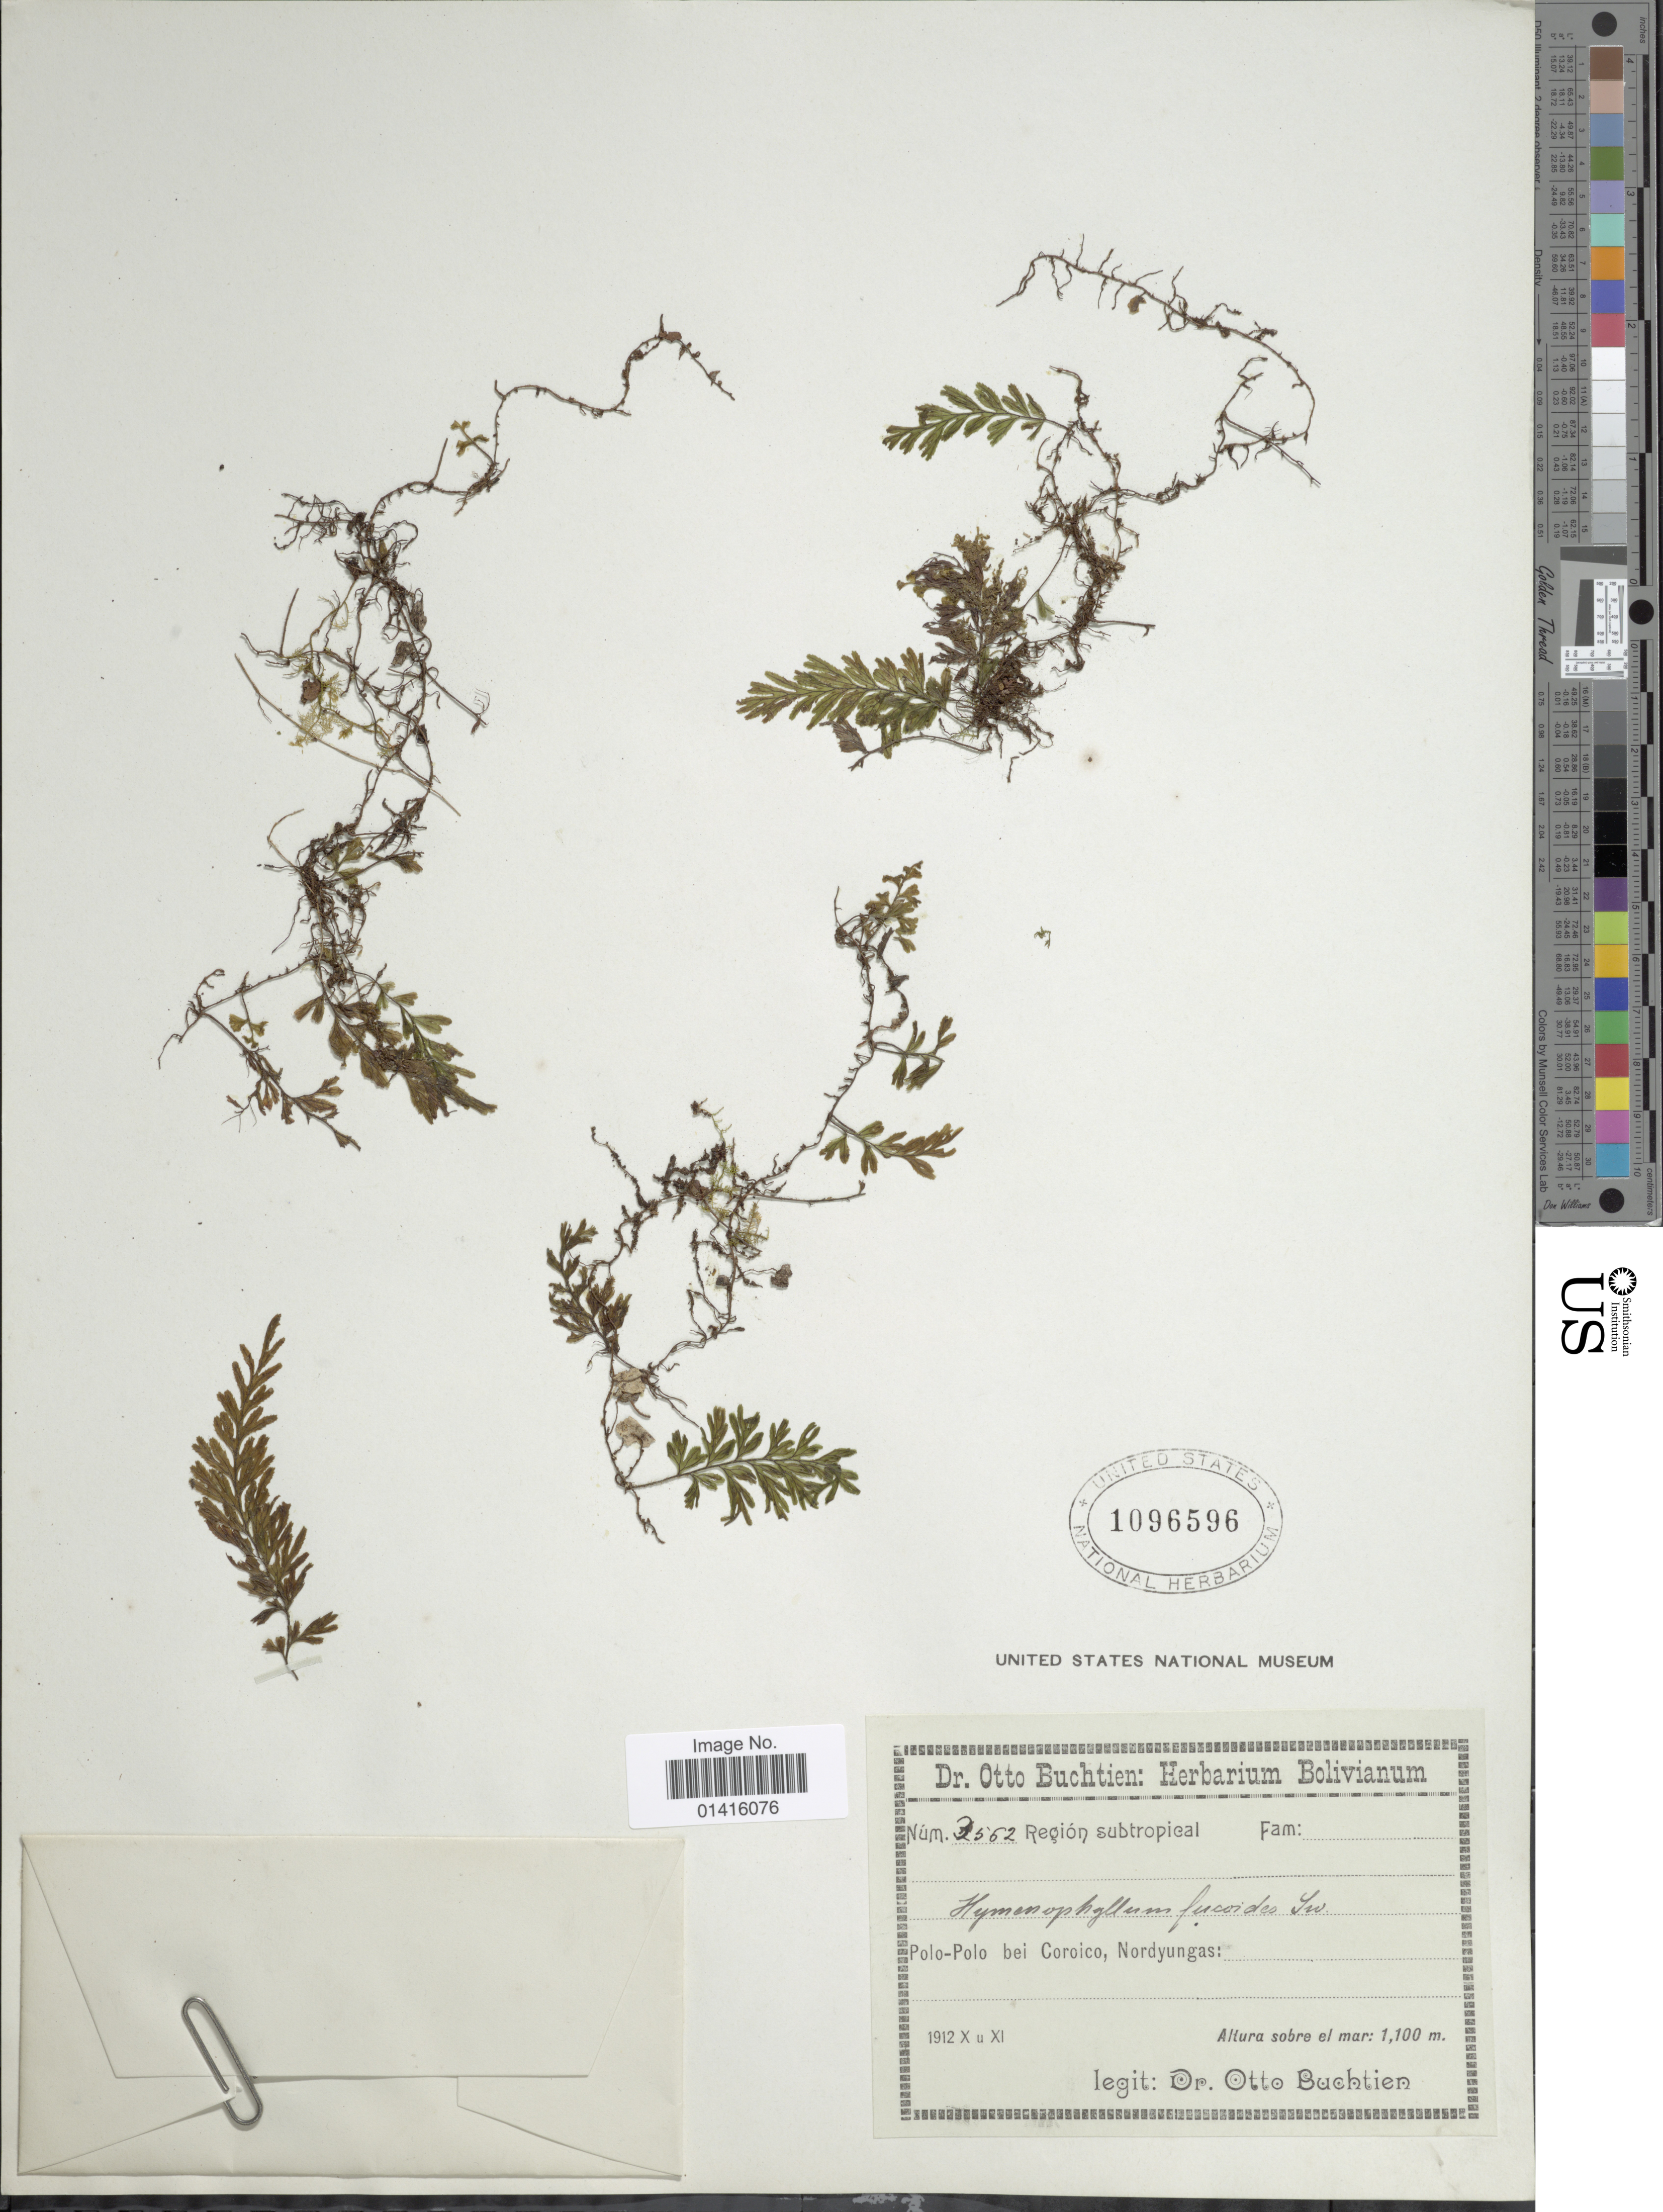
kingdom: Plantae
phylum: Tracheophyta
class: Polypodiopsida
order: Hymenophyllales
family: Hymenophyllaceae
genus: Hymenophyllum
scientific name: Hymenophyllum fucoides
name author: (Sw.) Sw.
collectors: O. Buchtien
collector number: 3562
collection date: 1912-10/1912-11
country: Bolivia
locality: Region subtropical, Polo-Polo bei Coroico, Nordyungas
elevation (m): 1100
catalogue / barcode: US 1096596